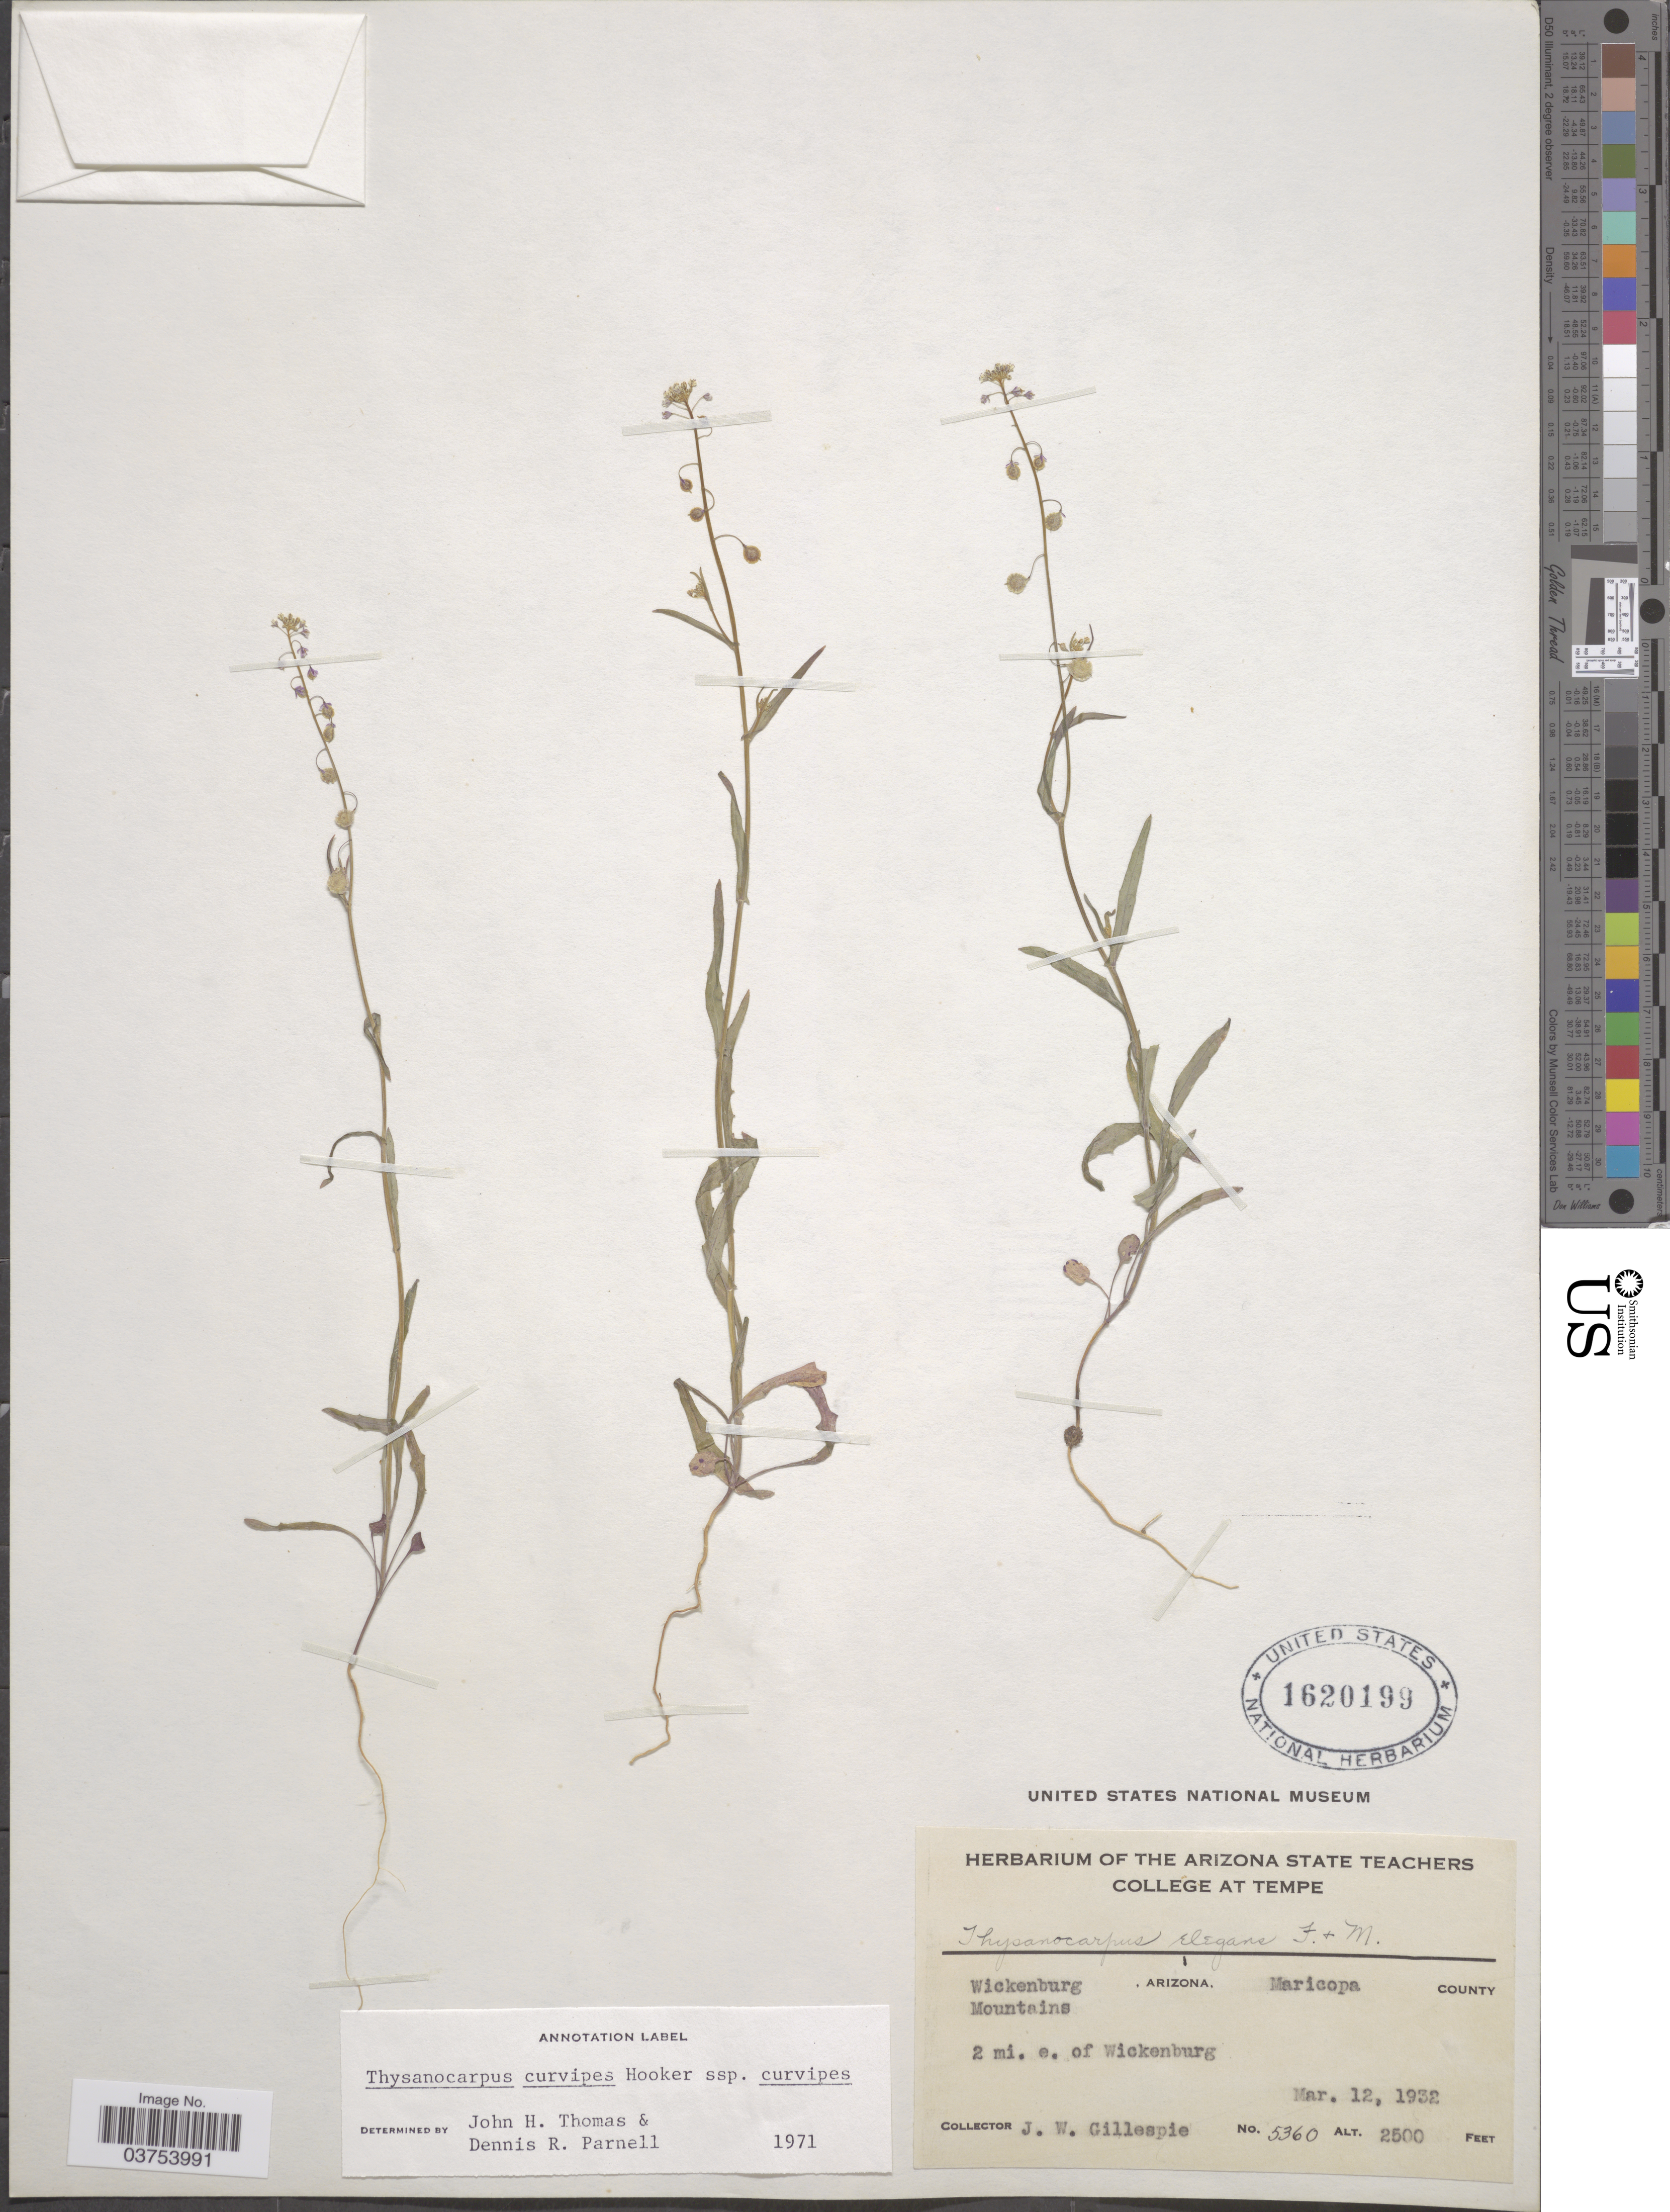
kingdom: Plantae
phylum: Tracheophyta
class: Magnoliopsida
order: Brassicales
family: Brassicaceae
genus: Thysanocarpus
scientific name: Thysanocarpus curvipes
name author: Hook.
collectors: J. W. Gillespie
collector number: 5360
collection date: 1932-03-12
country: United States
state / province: Arizona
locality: Wickenburg Mountains. 2 mi. e. of Wickenburg. Maricopa County.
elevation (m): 762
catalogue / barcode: US 1620199